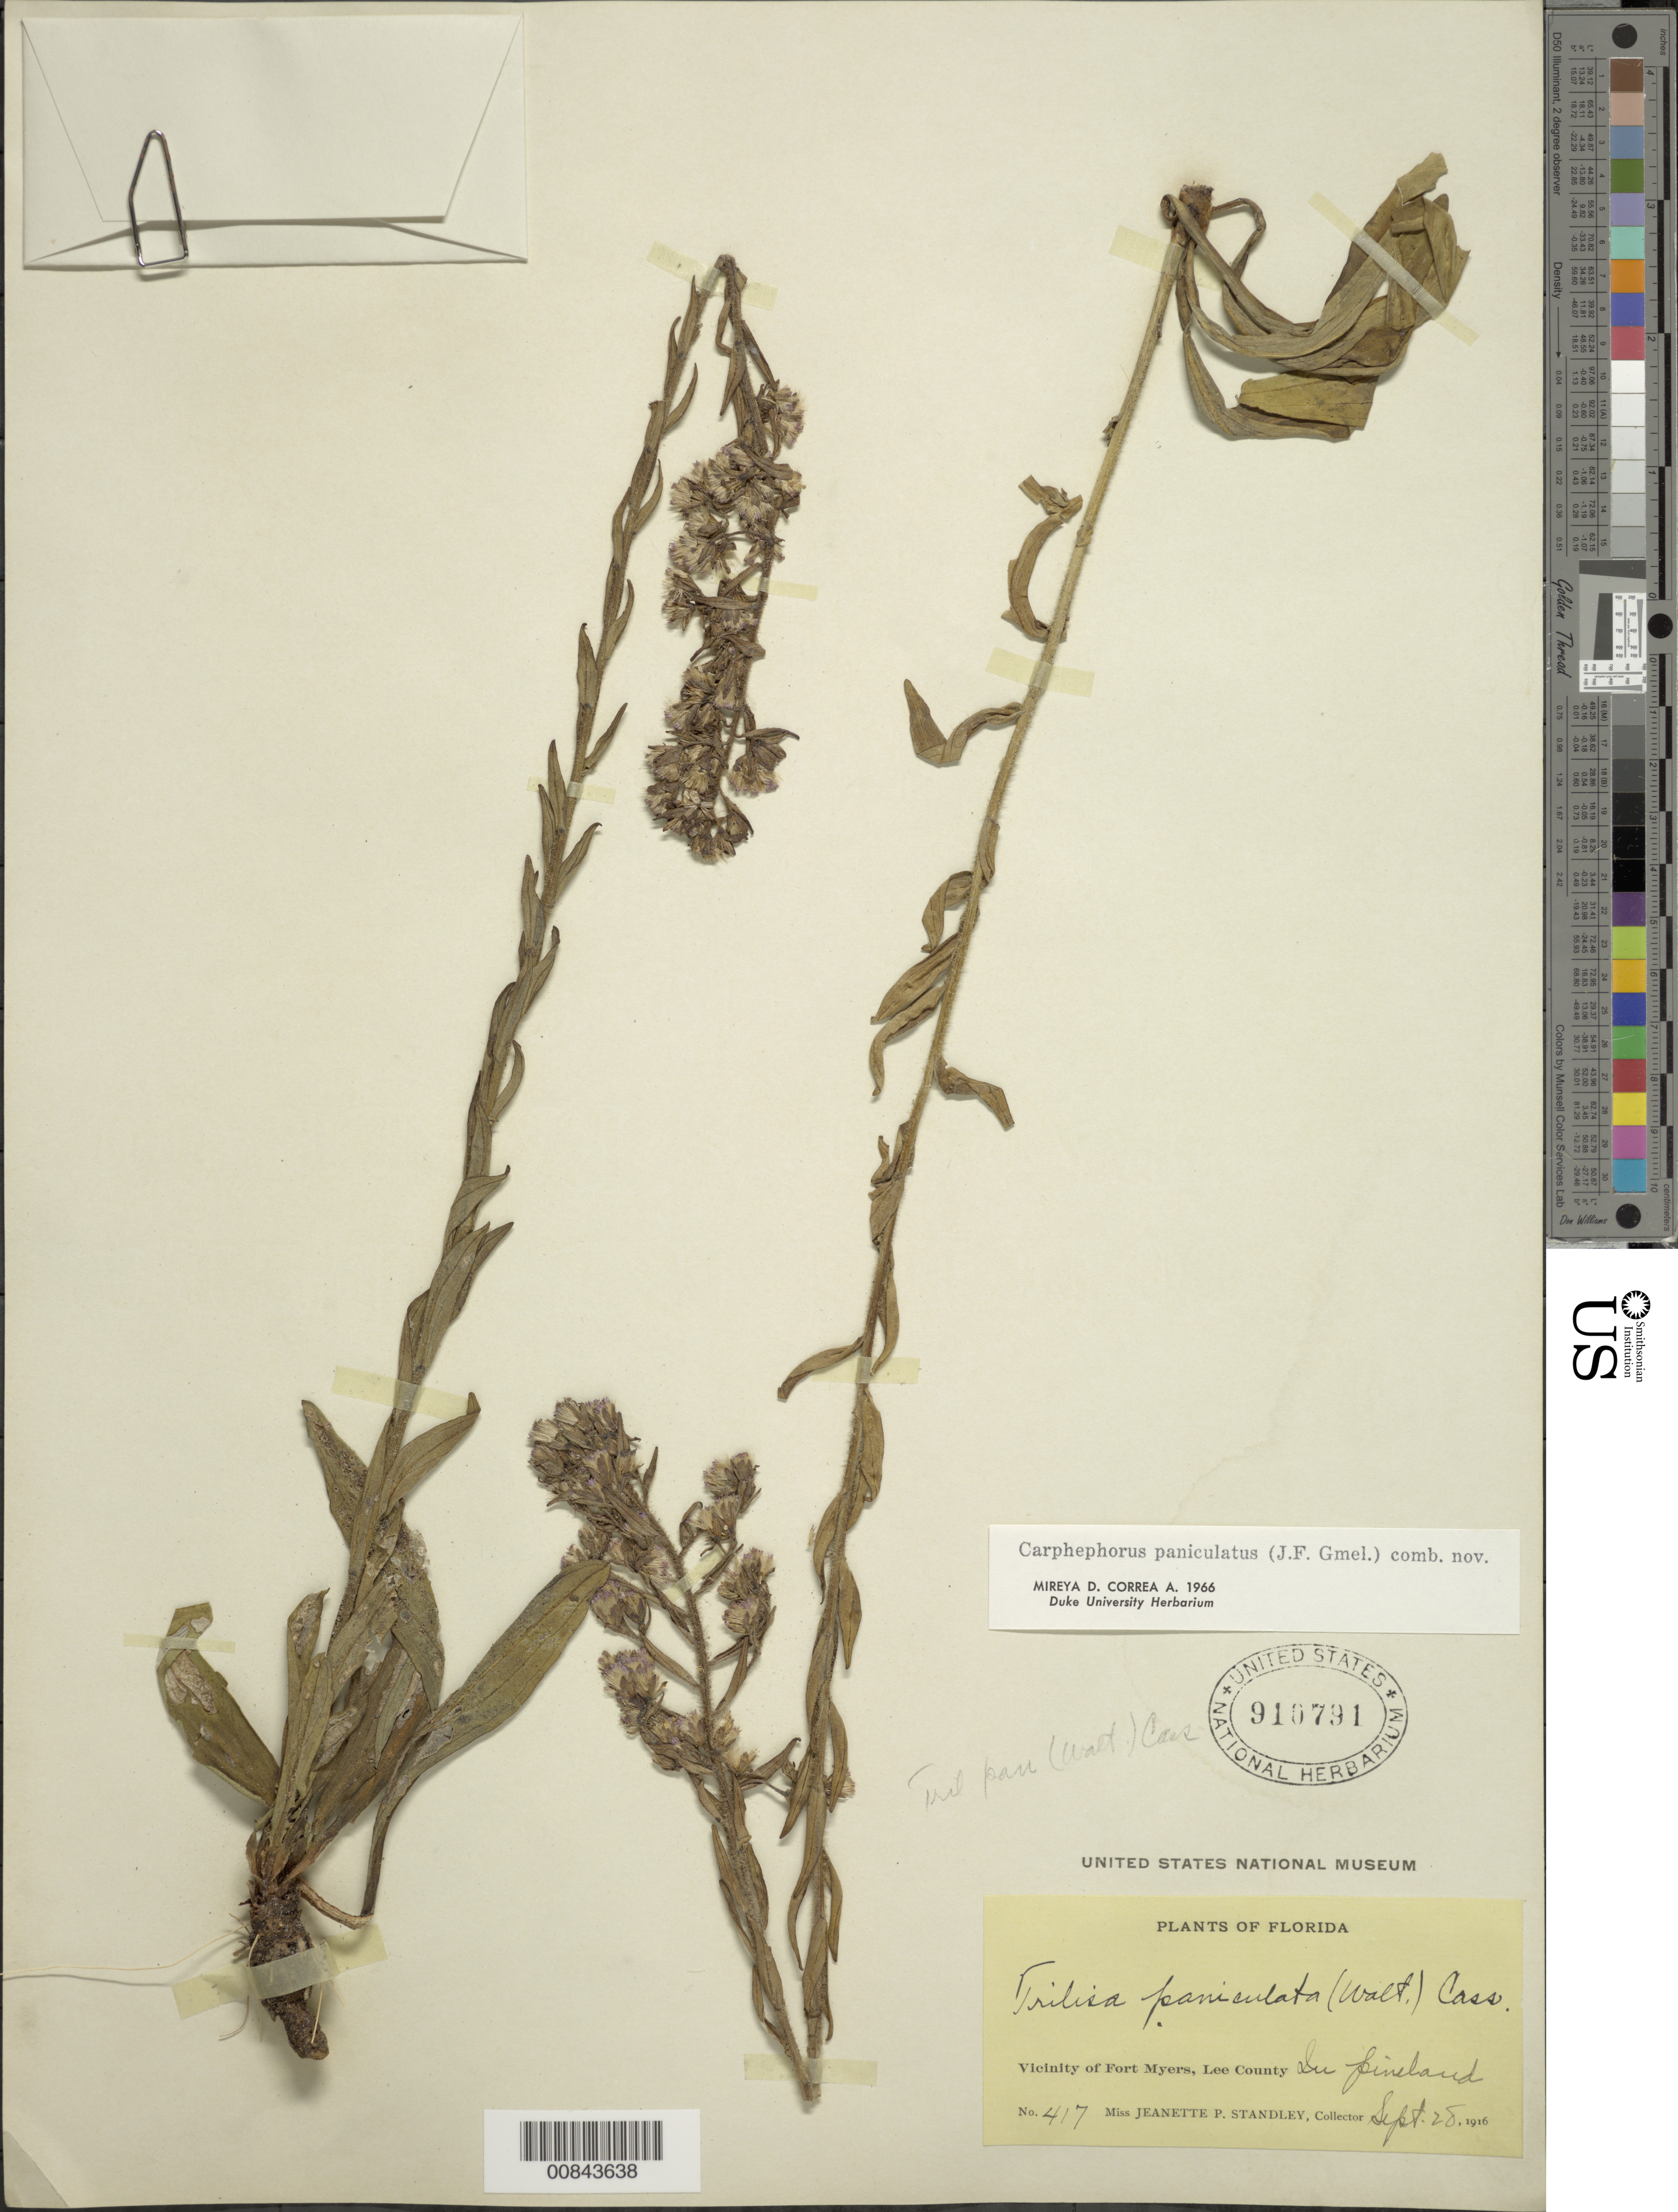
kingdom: Plantae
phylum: Tracheophyta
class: Magnoliopsida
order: Asterales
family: Asteraceae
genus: Carphephorus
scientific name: Carphephorus paniculatus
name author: (J.F. Gmel.) Herbert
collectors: J. P. Standley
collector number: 417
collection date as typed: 28 Sep 1916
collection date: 1916-09-28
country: United States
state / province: Florida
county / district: Lee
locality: Fort Myers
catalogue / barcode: US 910791